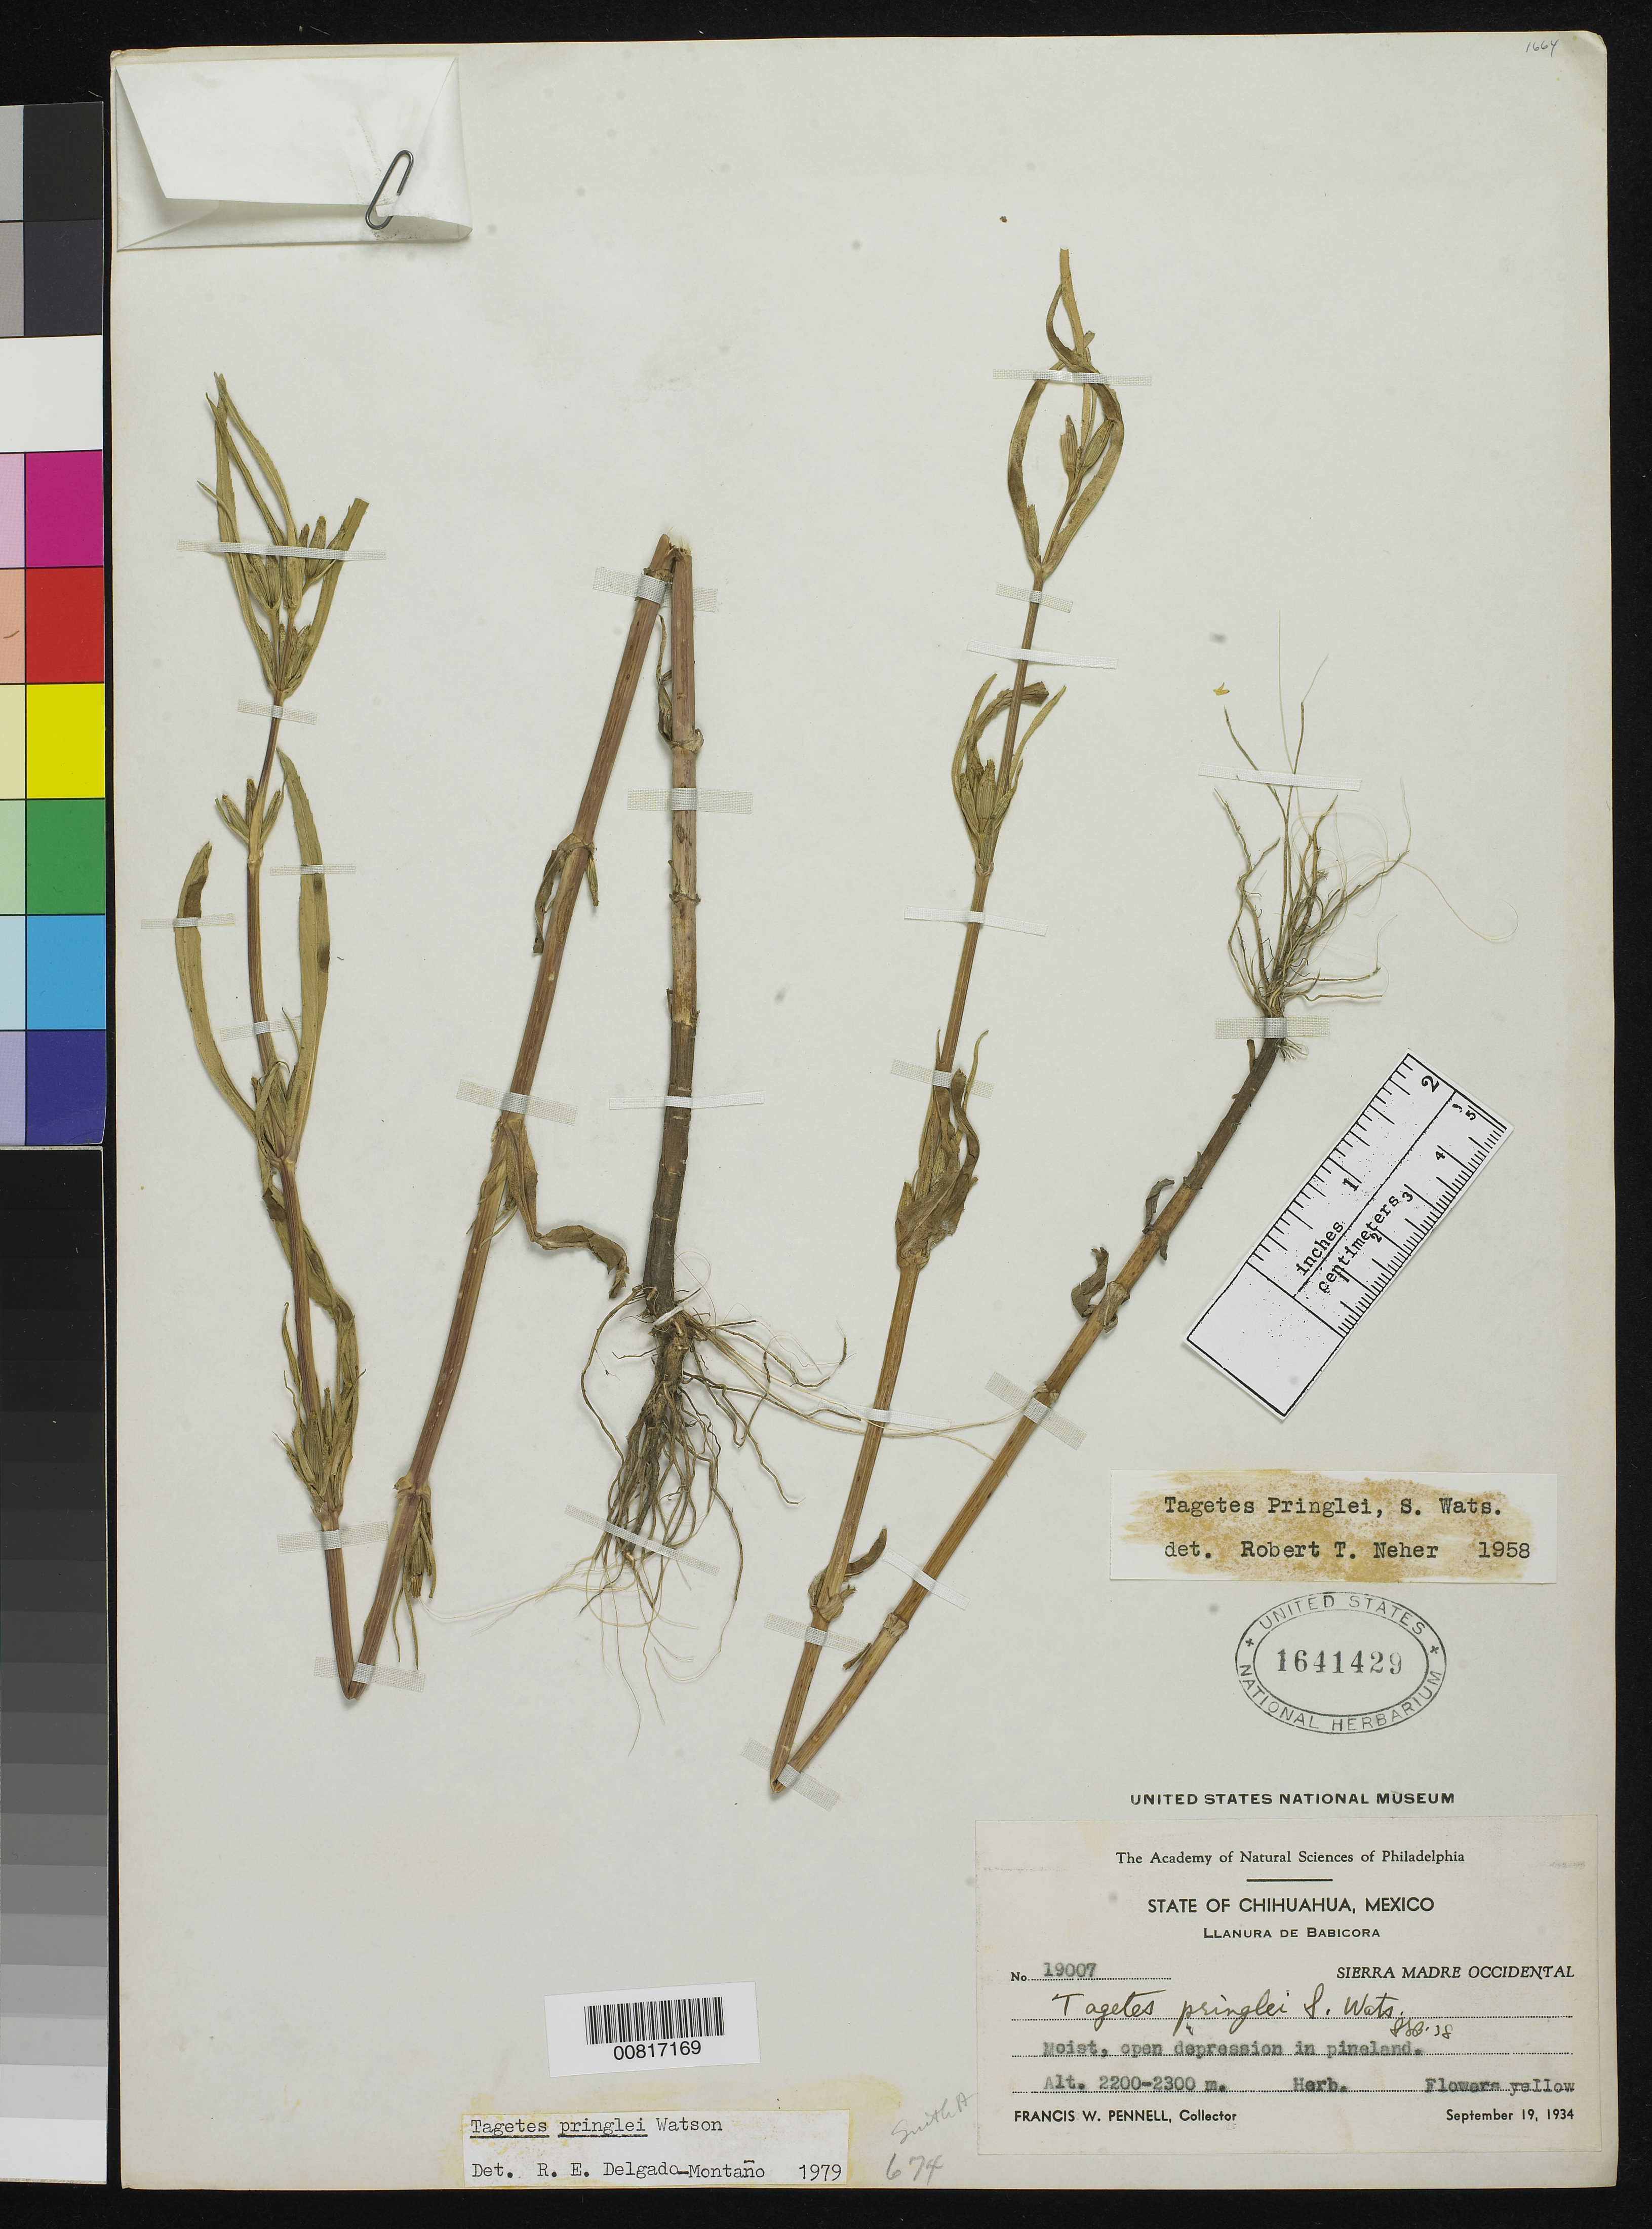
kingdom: Plantae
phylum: Tracheophyta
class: Magnoliopsida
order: Asterales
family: Asteraceae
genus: Tagetes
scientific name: Tagetes pringlei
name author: S. Watson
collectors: F. W. Pennell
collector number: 19007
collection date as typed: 19 Sep 1934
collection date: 1934-09-19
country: Mexico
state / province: Chihuahua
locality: Llanura de Babicora, Sierra Madre Occidental, Chihuahua.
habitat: Moist, open depression in pineland.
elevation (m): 2300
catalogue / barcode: US 1641429